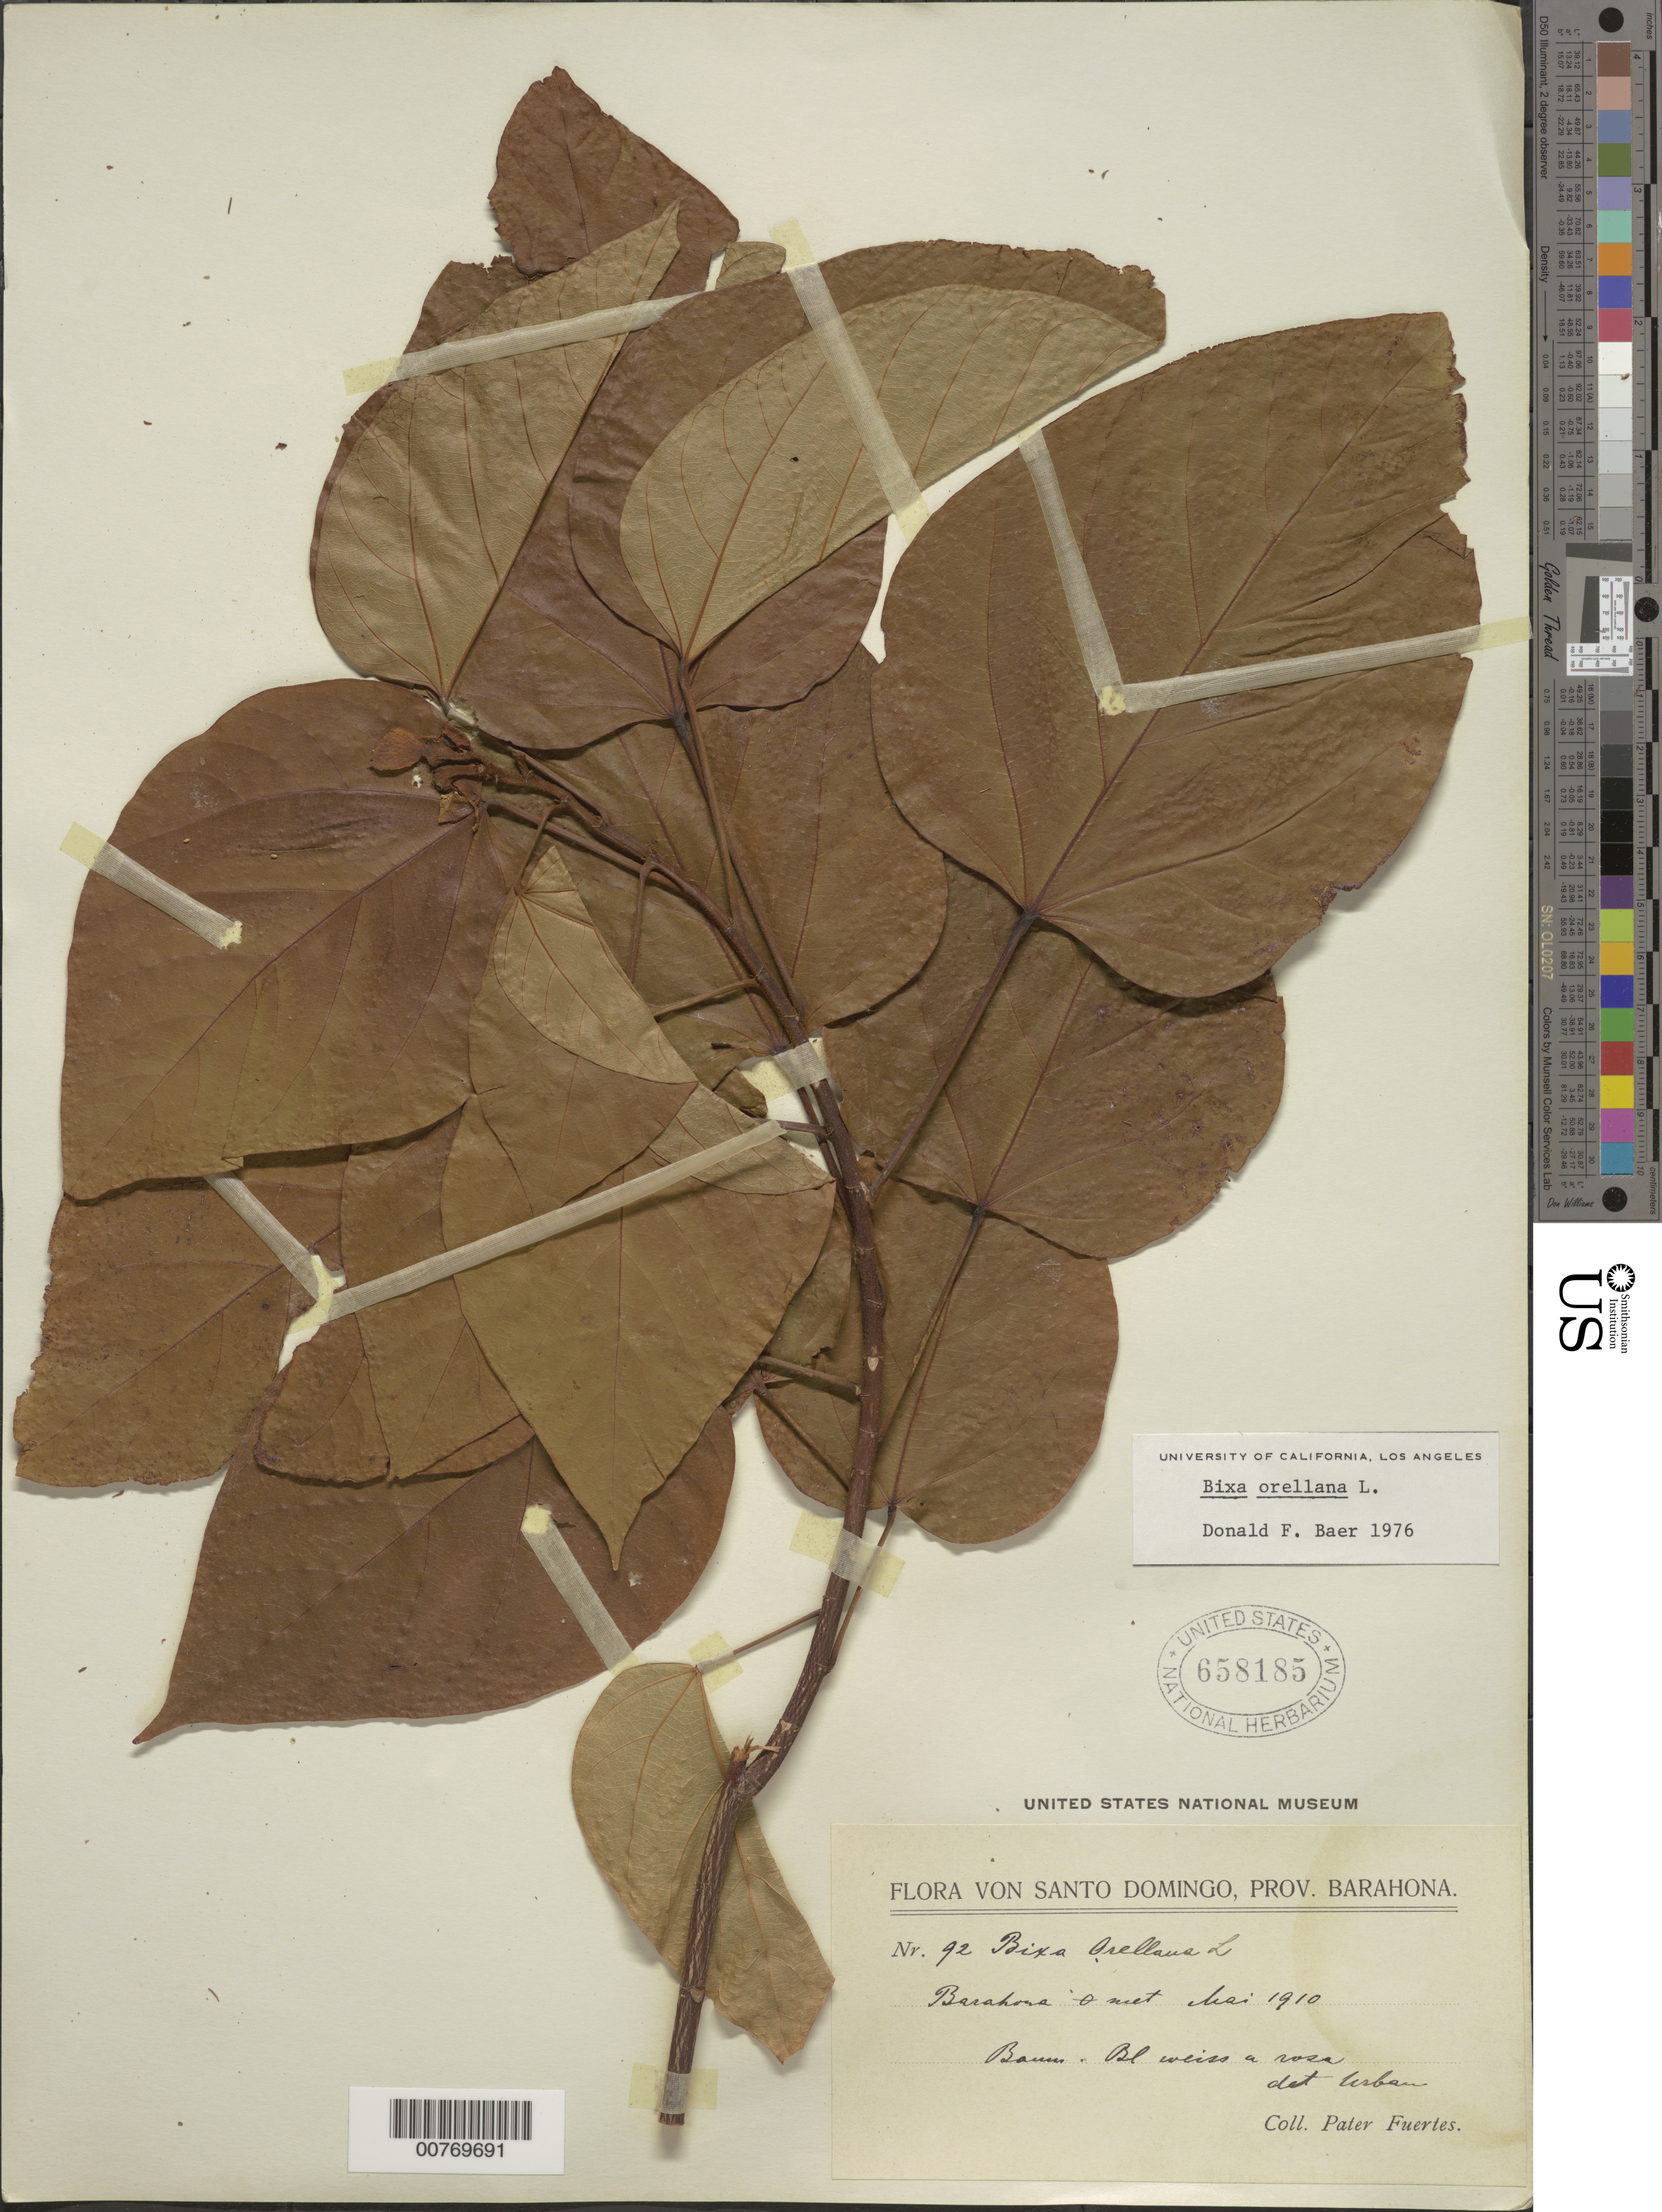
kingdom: Plantae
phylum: Tracheophyta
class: Magnoliopsida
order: Malvales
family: Bixaceae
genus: Bixa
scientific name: Bixa orellana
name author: L.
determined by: Baer, D. F.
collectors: M. D. Fuertes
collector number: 92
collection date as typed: Mar 1910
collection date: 1910-03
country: Dominican Republic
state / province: Barahona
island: Hispaniola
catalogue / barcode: US 658185